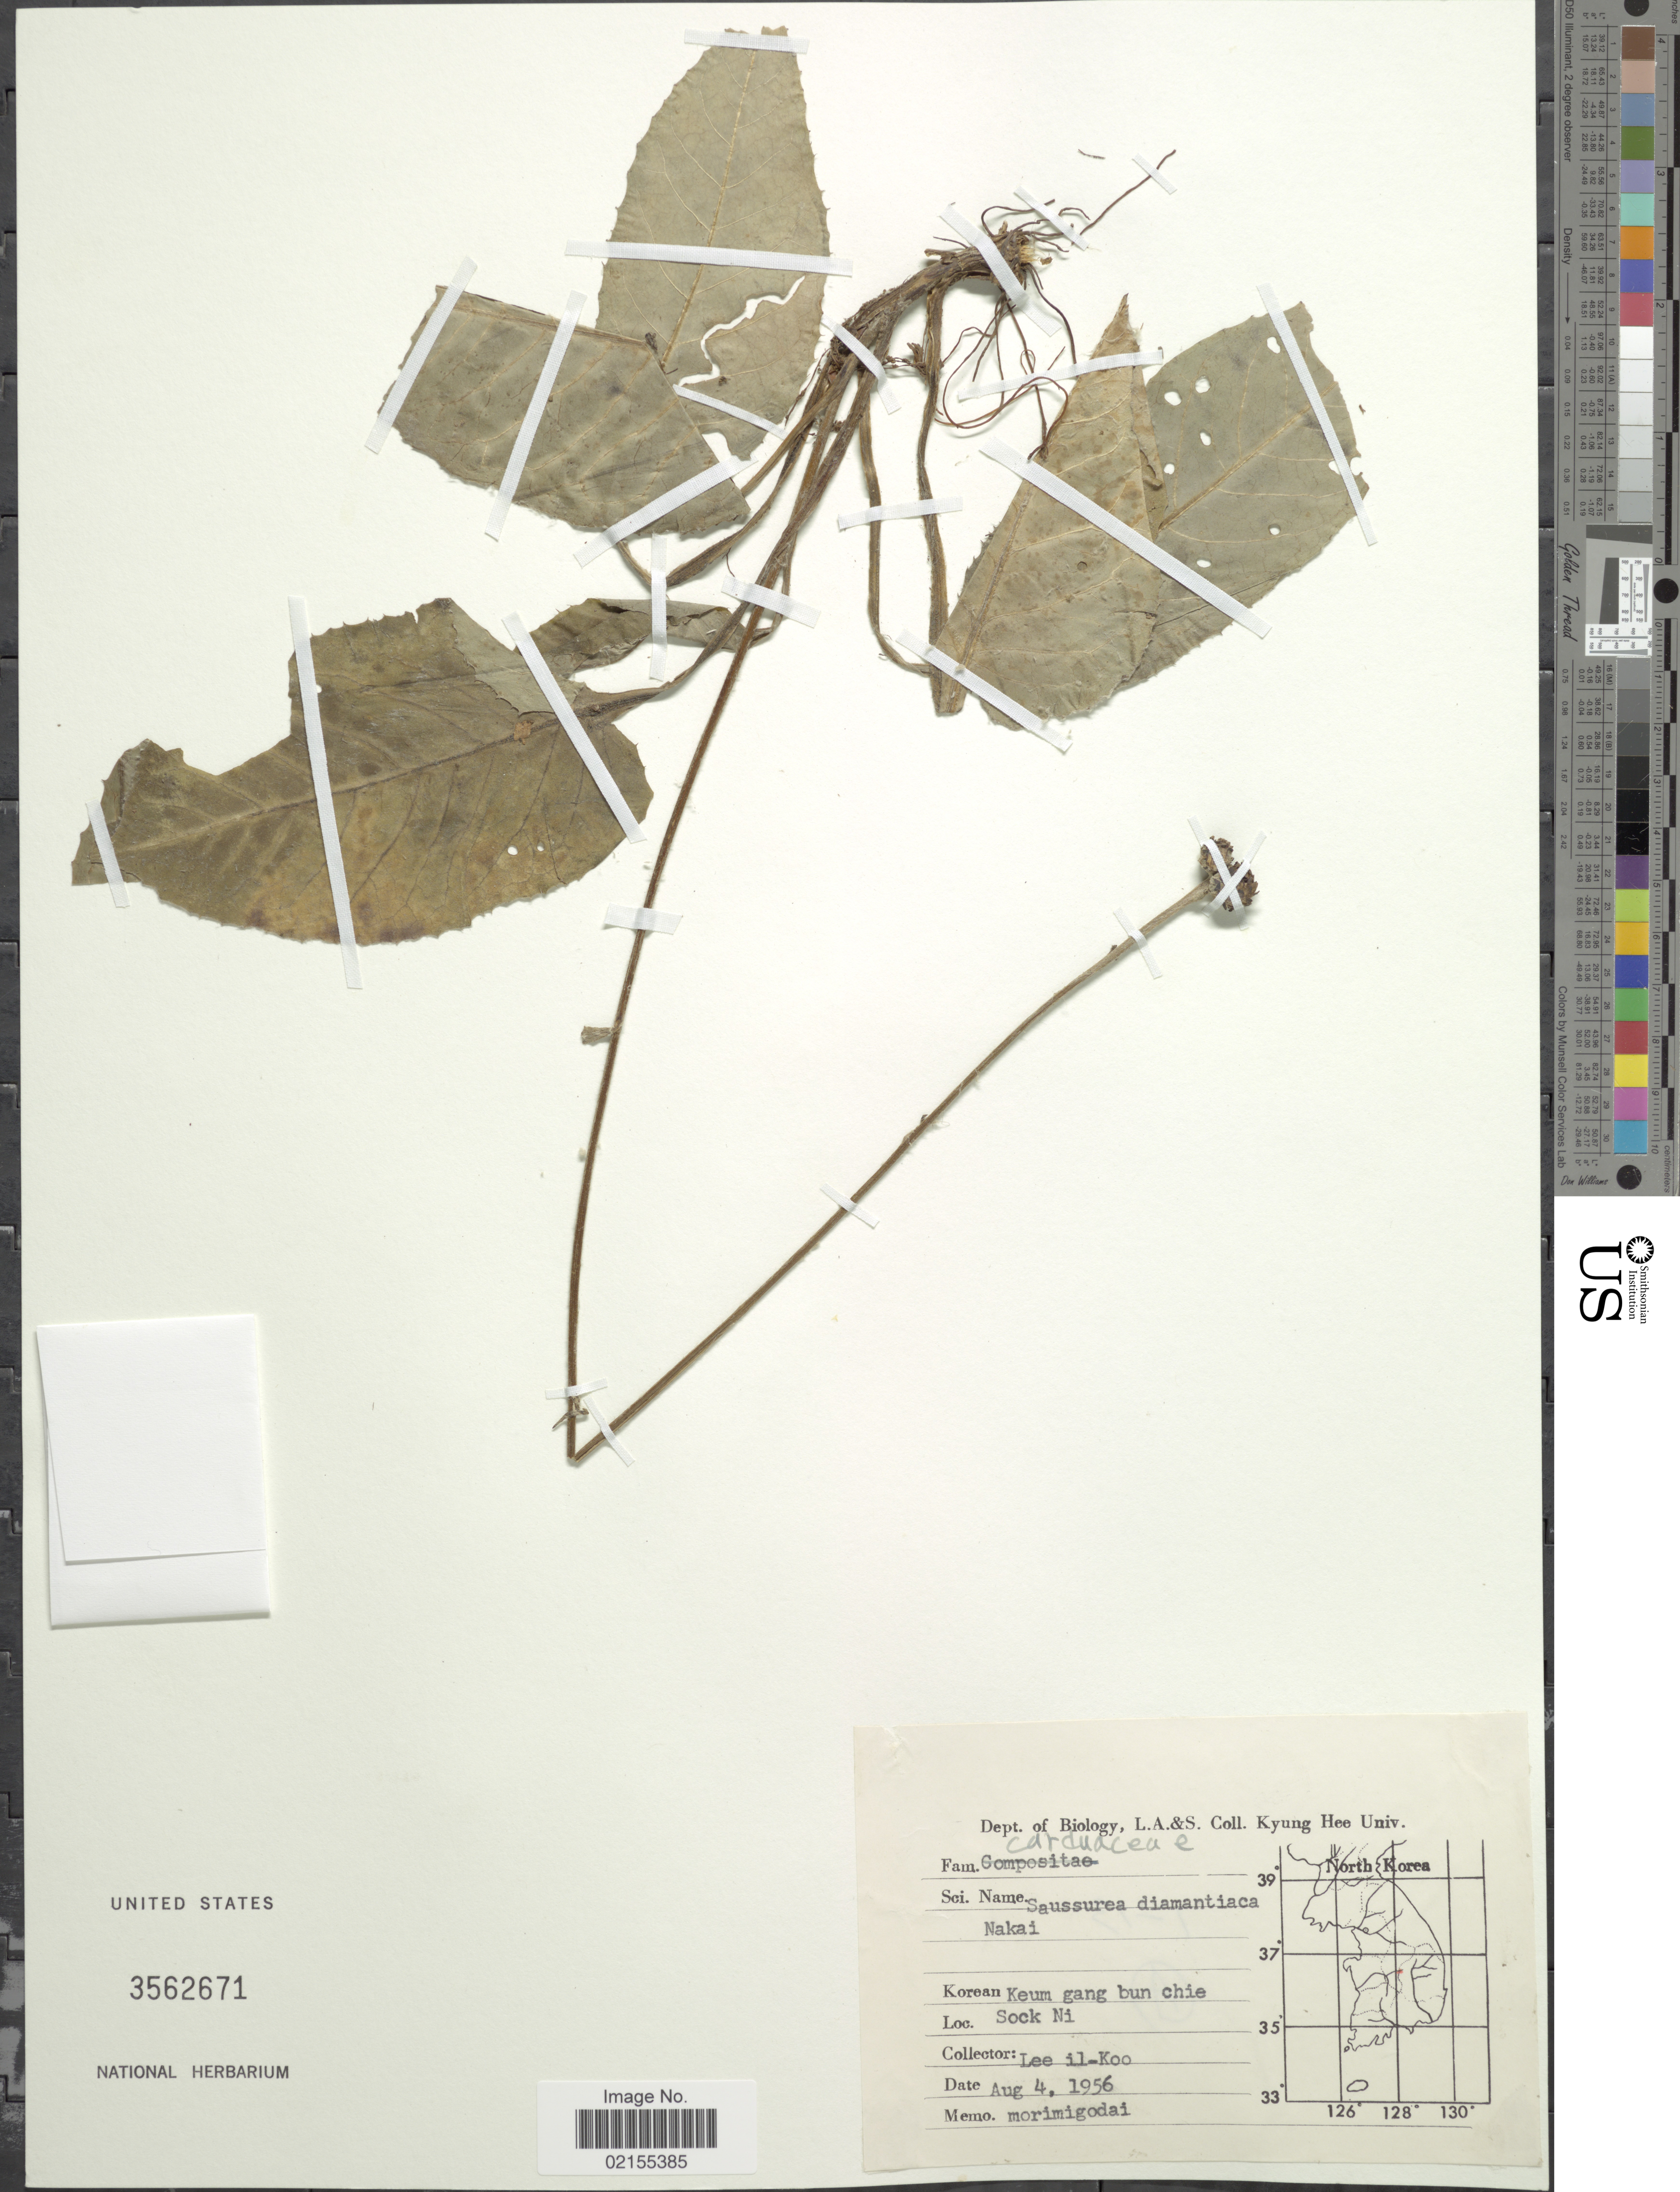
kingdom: Plantae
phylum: Tracheophyta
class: Magnoliopsida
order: Asterales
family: Asteraceae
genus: Saussurea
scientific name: Saussurea sp.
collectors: Il-Ko Lee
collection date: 1956-08-04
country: South Korea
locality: Sock Ni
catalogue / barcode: US 3562671